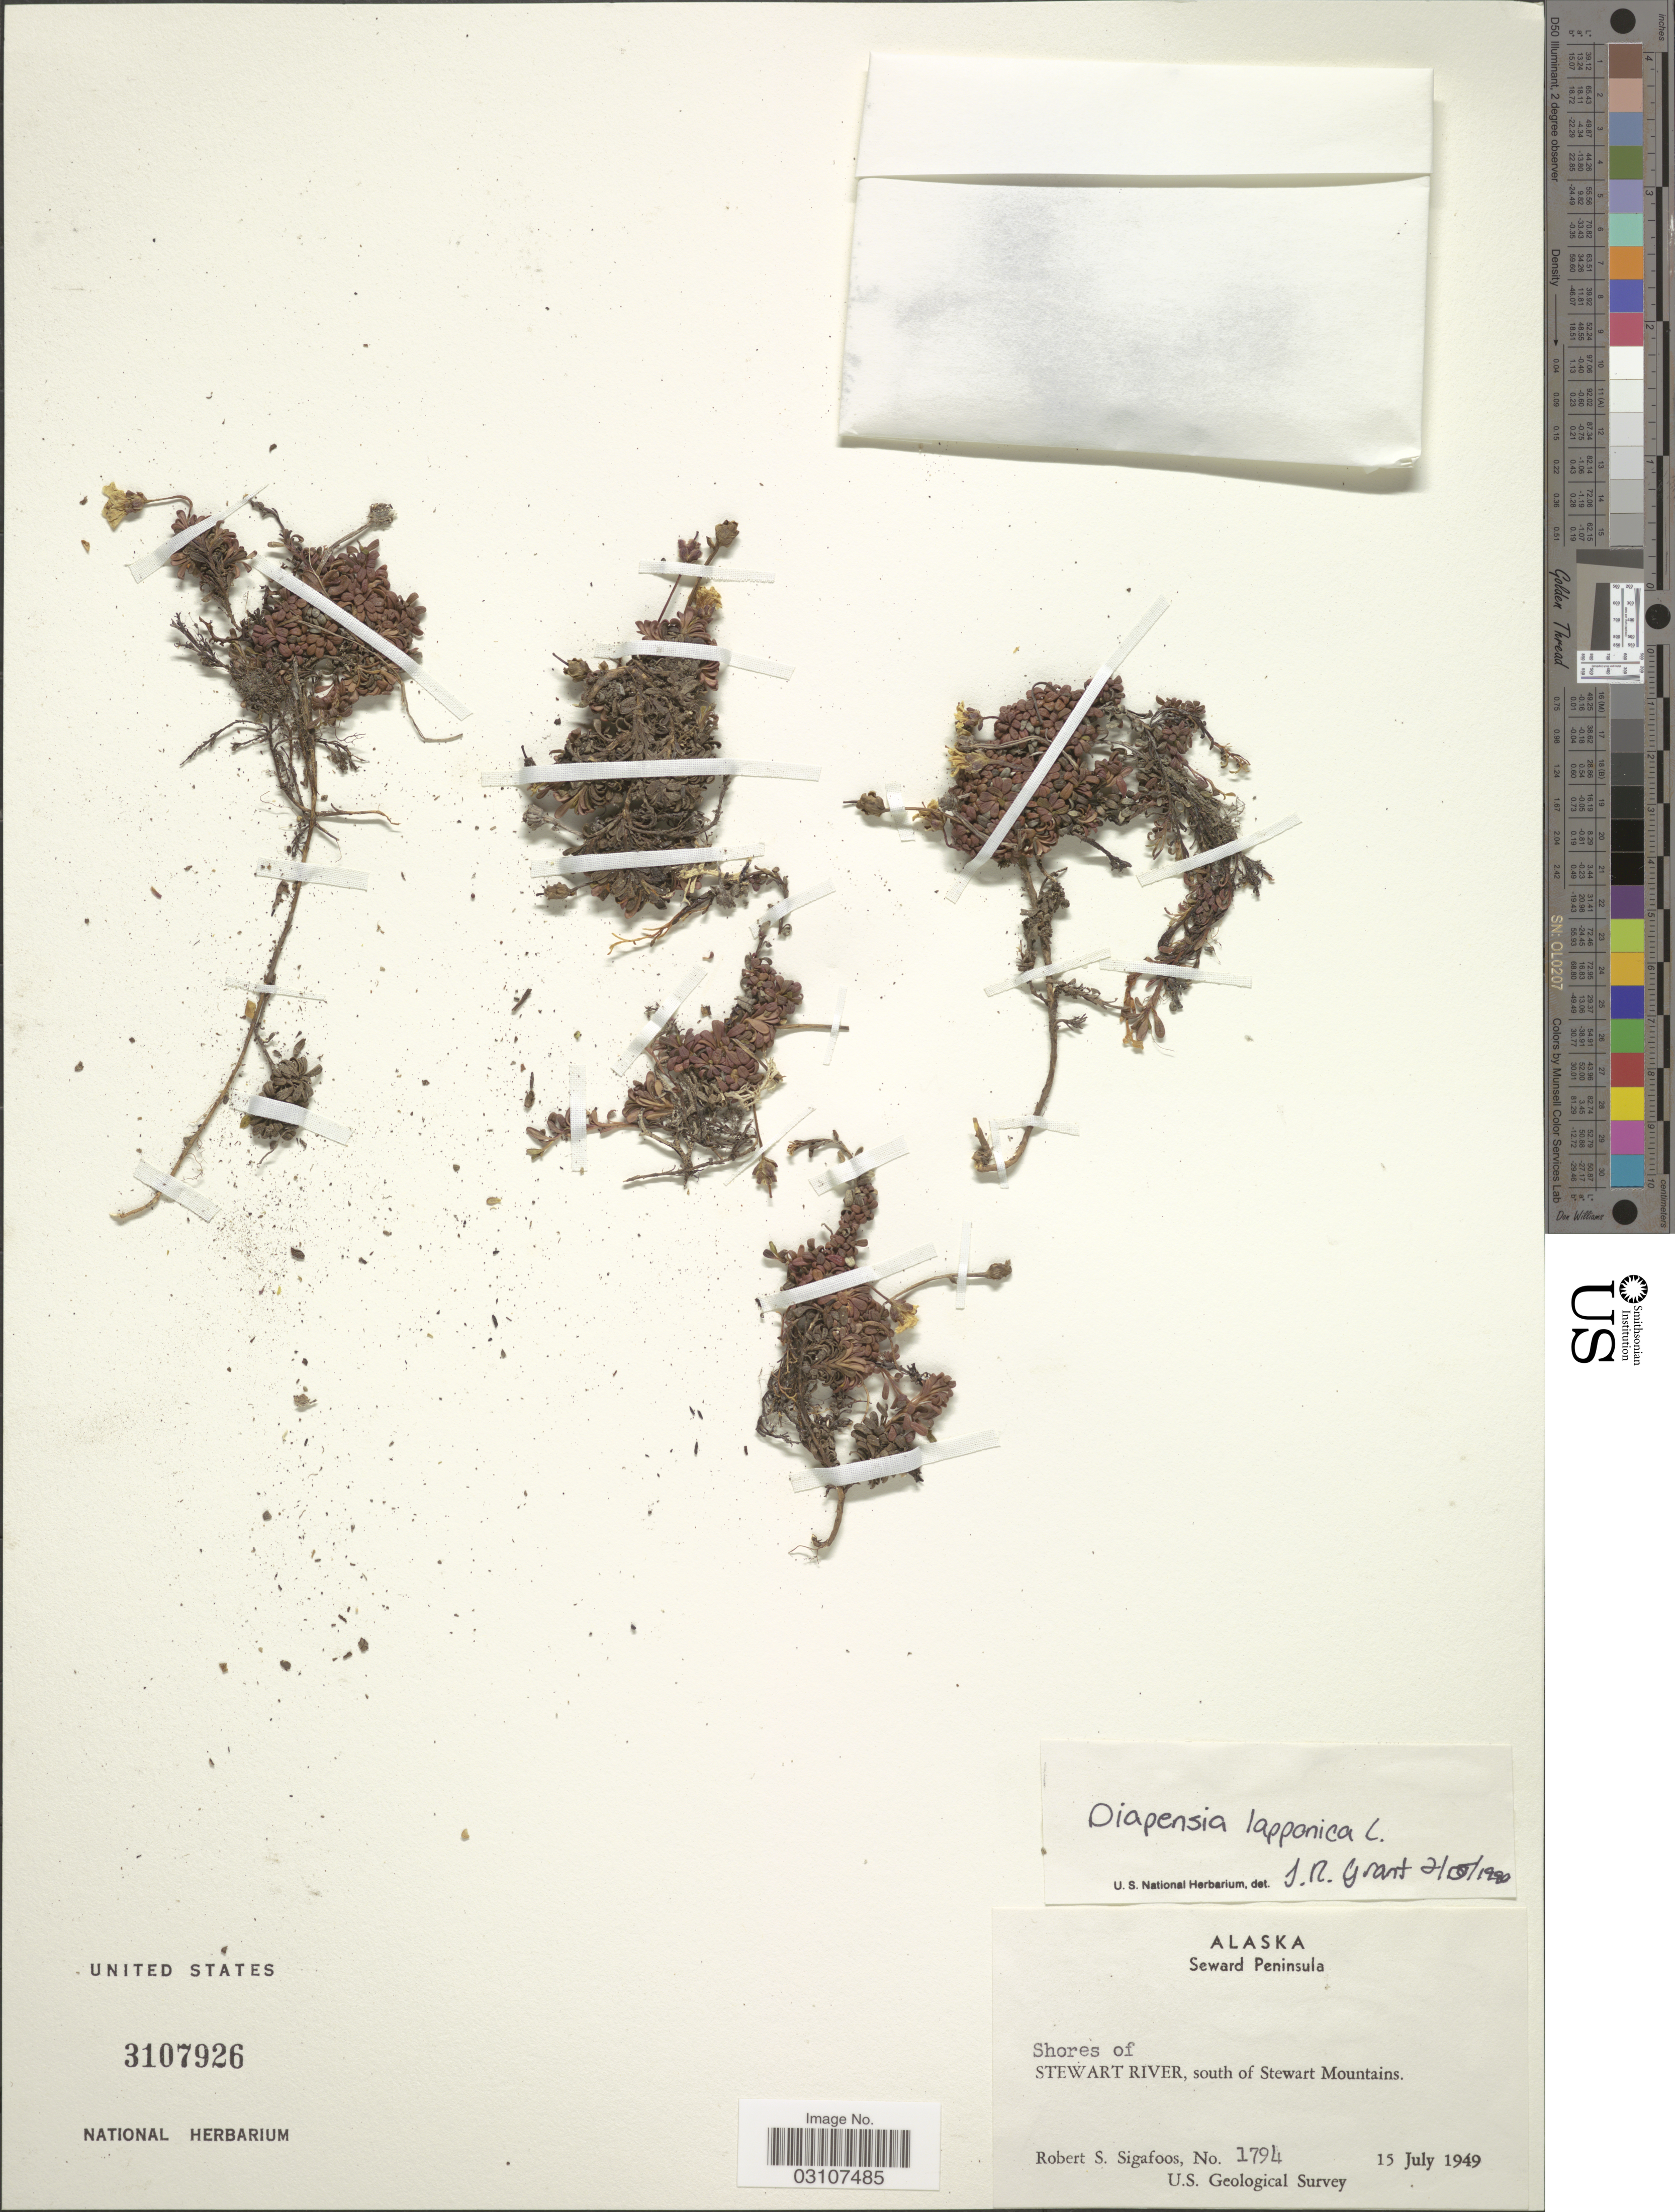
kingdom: Plantae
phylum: Tracheophyta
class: Magnoliopsida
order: Ericales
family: Diapensiaceae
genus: Diapensia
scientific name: Diapensia lapponica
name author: L.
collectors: R. Sigafoos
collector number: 1794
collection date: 1949-07-15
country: United States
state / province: Alaska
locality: Seward Peninsula. Shores of Stewart River, south of Stewart Mountains.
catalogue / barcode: US 3107926